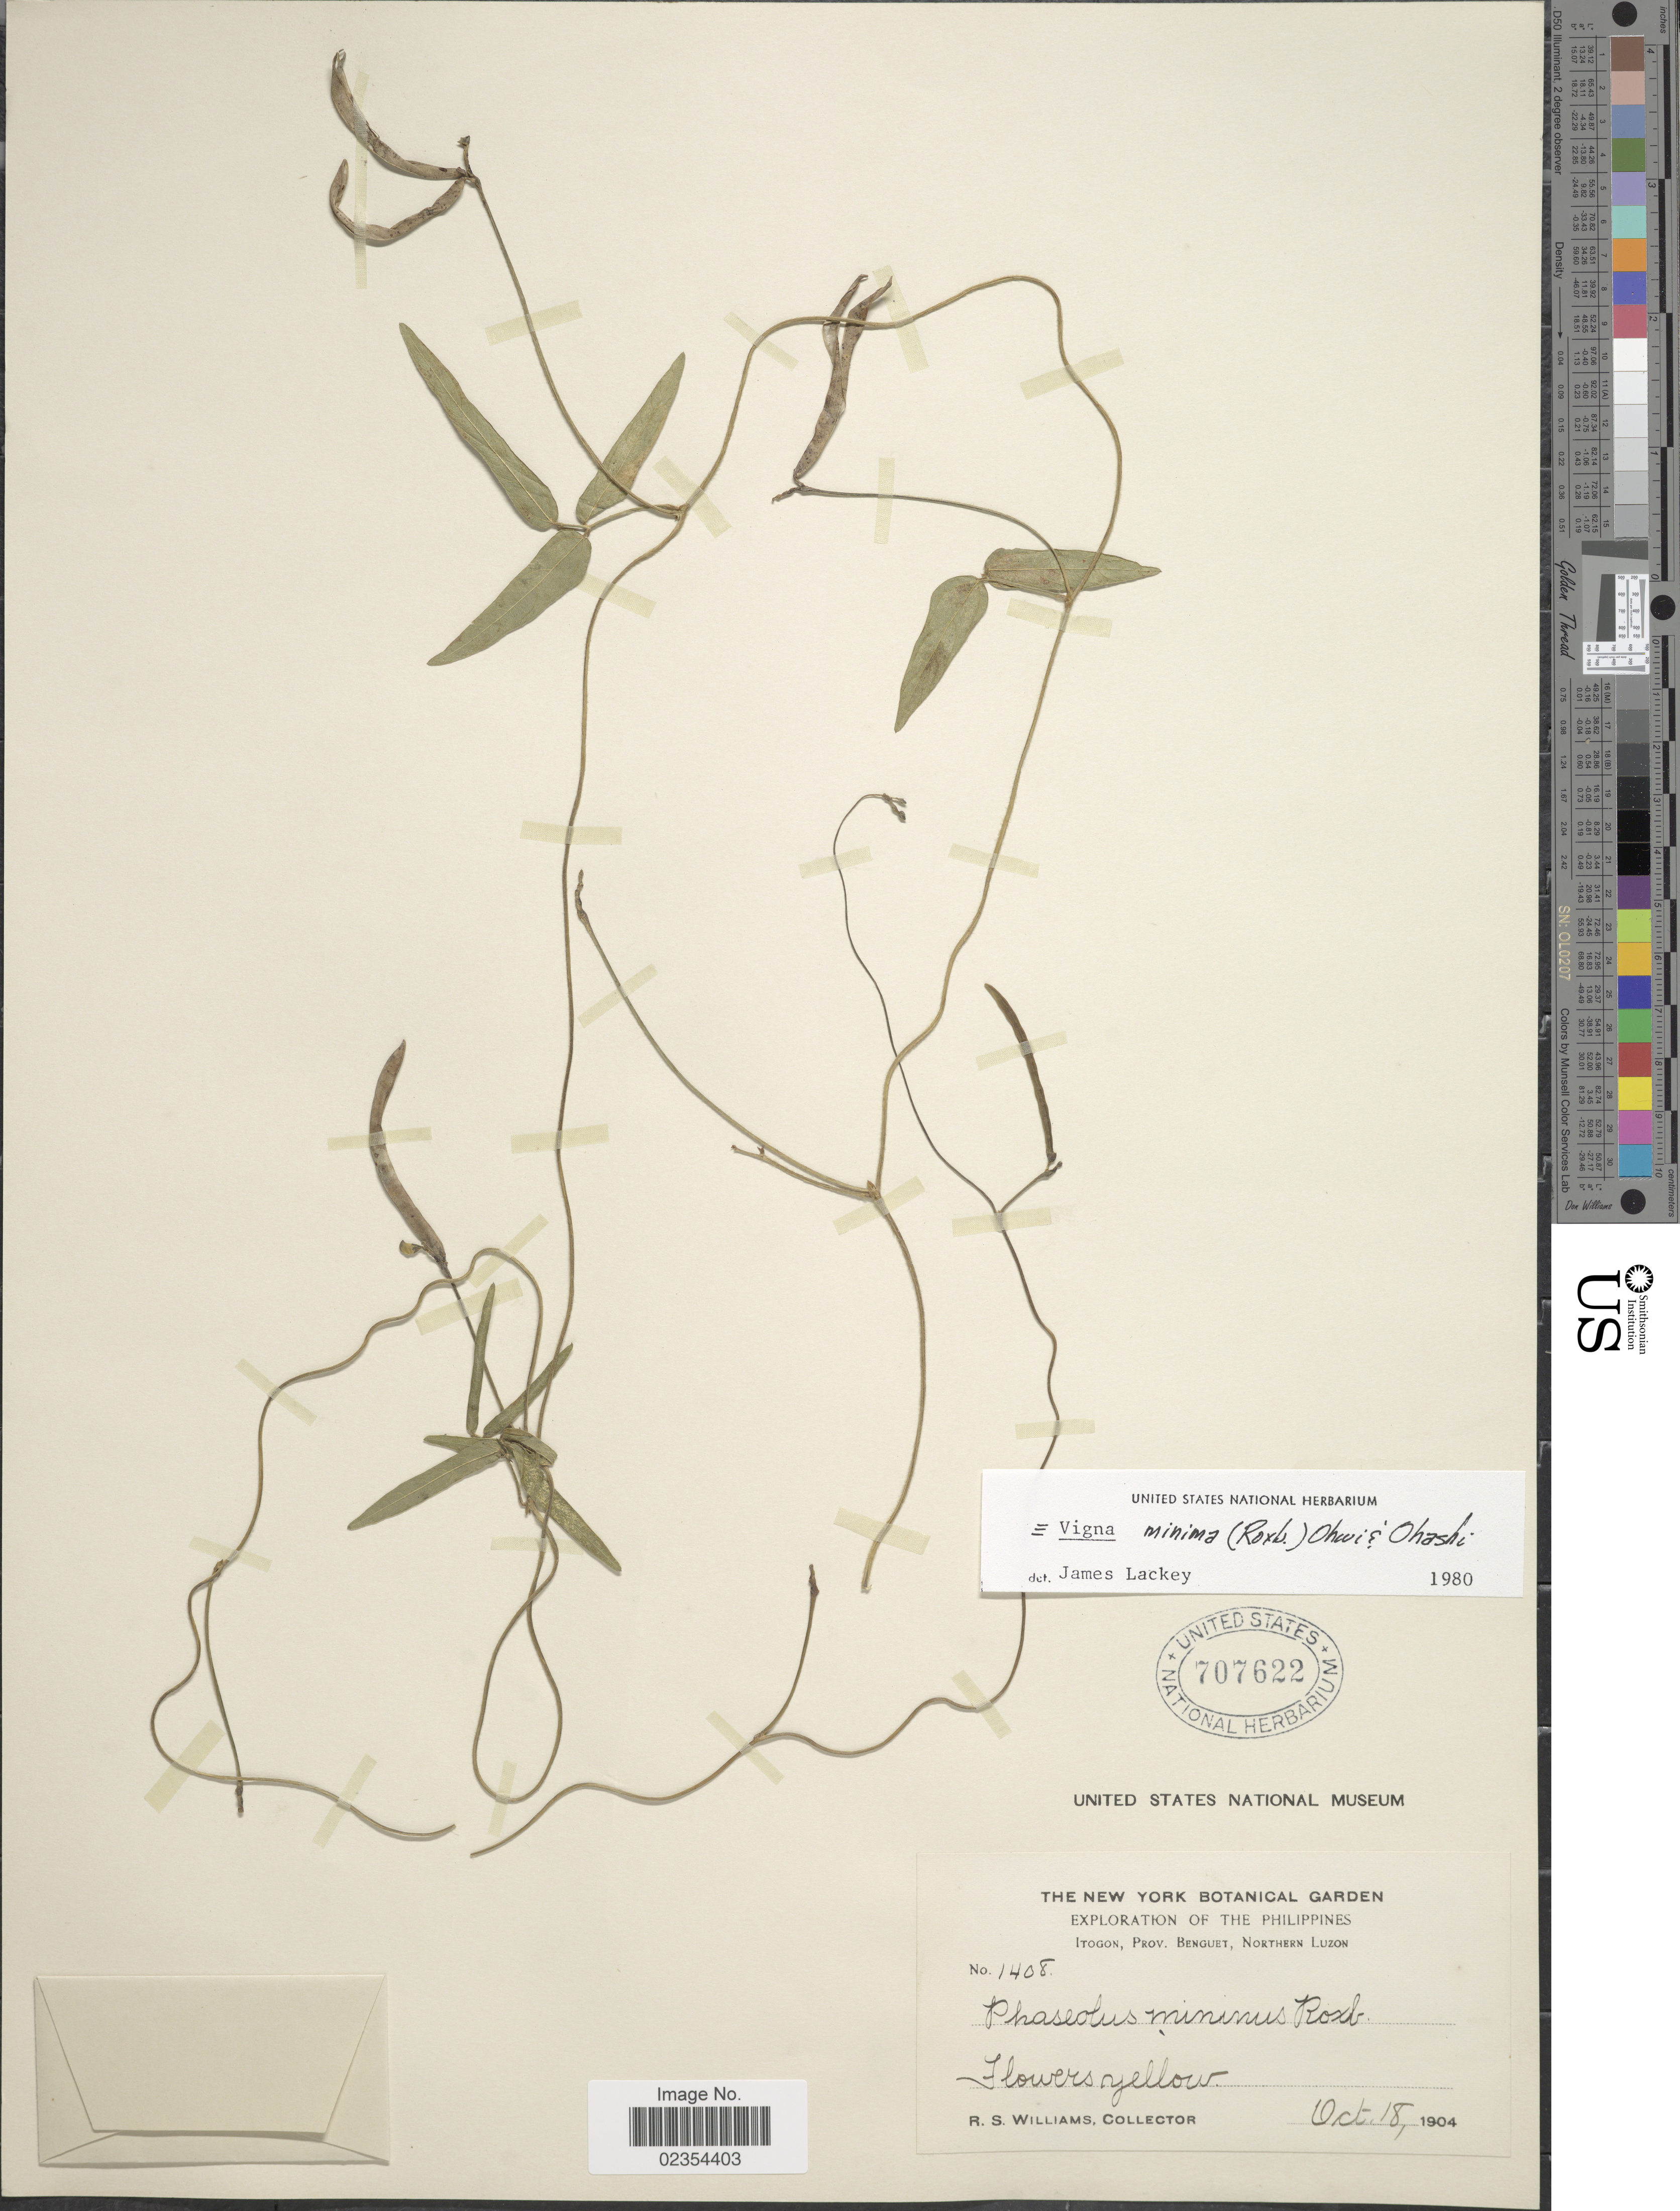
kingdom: Plantae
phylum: Tracheophyta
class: Magnoliopsida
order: Fabales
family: Fabaceae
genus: Vigna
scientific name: Vigna minima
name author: (Roxb.) Ohwi & H. Ohashi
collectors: R. S. Williams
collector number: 1408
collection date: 1904-10-18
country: Philippines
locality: Itogon, Prov. Benguet, Northern Luzon.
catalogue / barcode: US 707622